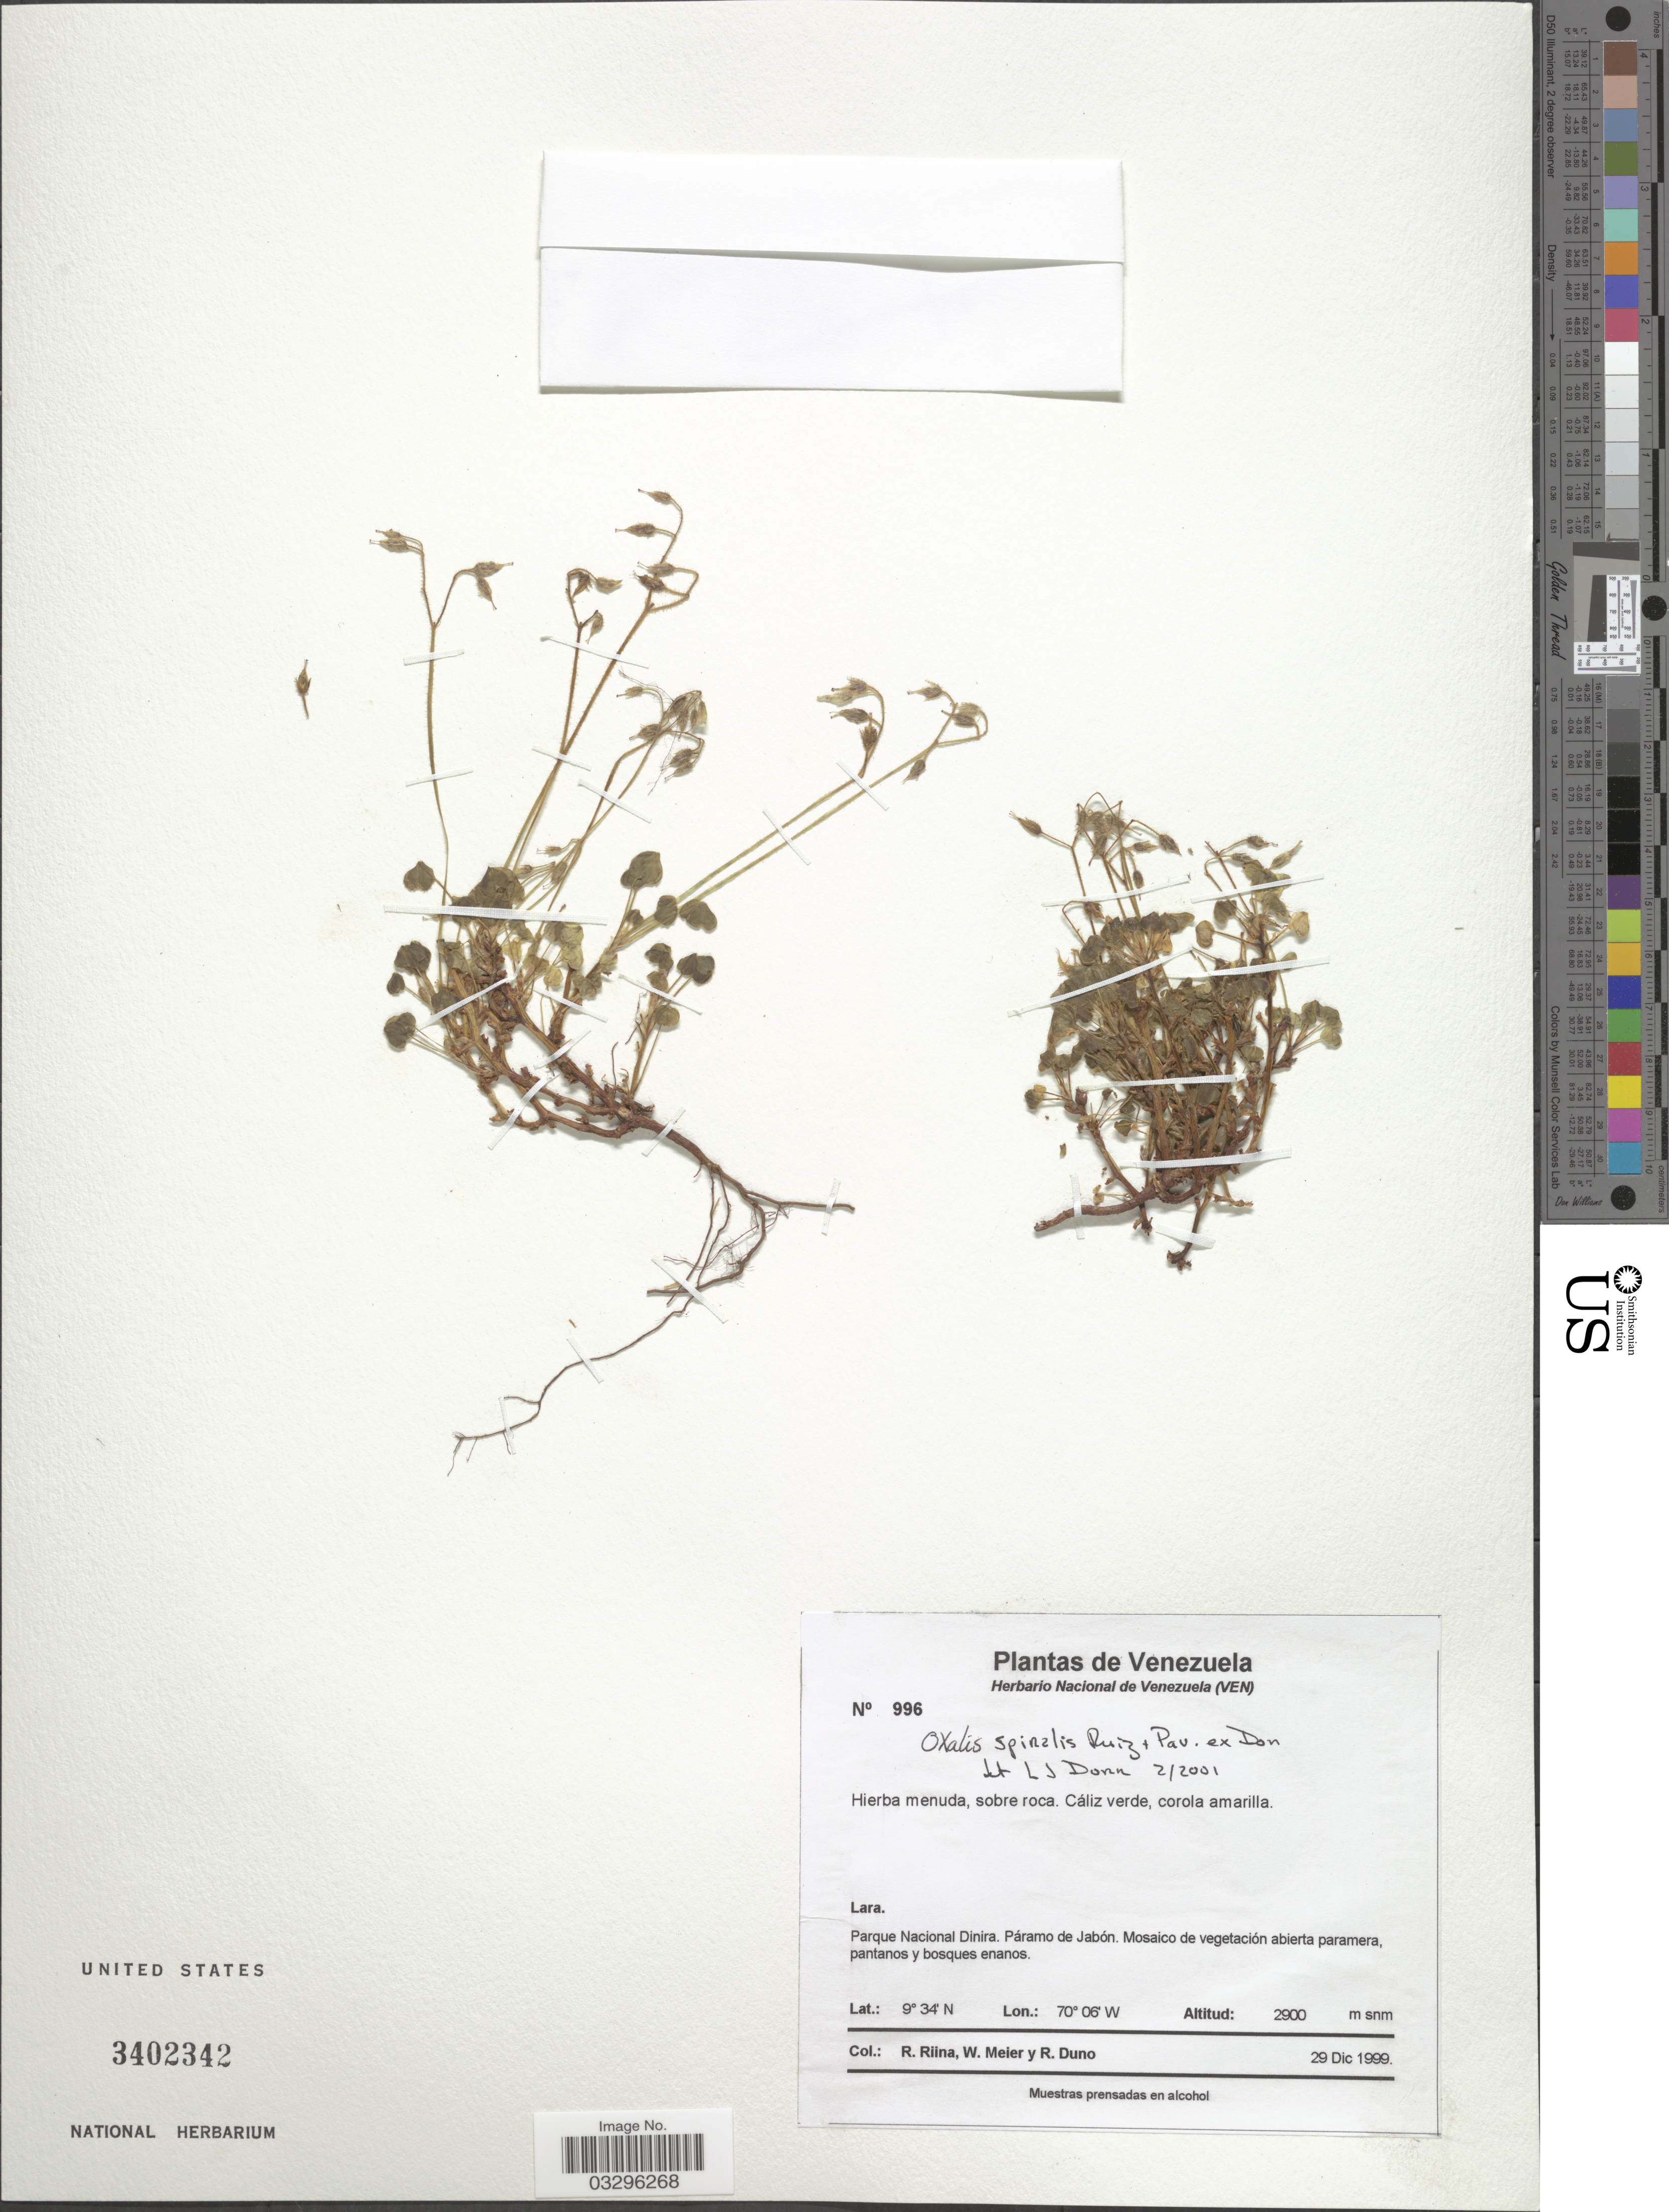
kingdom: Plantae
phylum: Tracheophyta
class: Magnoliopsida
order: Oxalidales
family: Oxalidaceae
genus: Oxalis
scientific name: Oxalis paramoensis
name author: Canelón et al.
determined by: Canelón, Daniela S., (PORT), BioCentro-UNELLEZ (VENEZUELA)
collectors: R. Riina, W. Meier & R. Duno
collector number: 996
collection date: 1999-12-29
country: Venezuela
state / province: Lara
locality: Parque Nacional Dinira. Páramo de Jabón.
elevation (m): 2900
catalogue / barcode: US 3402342